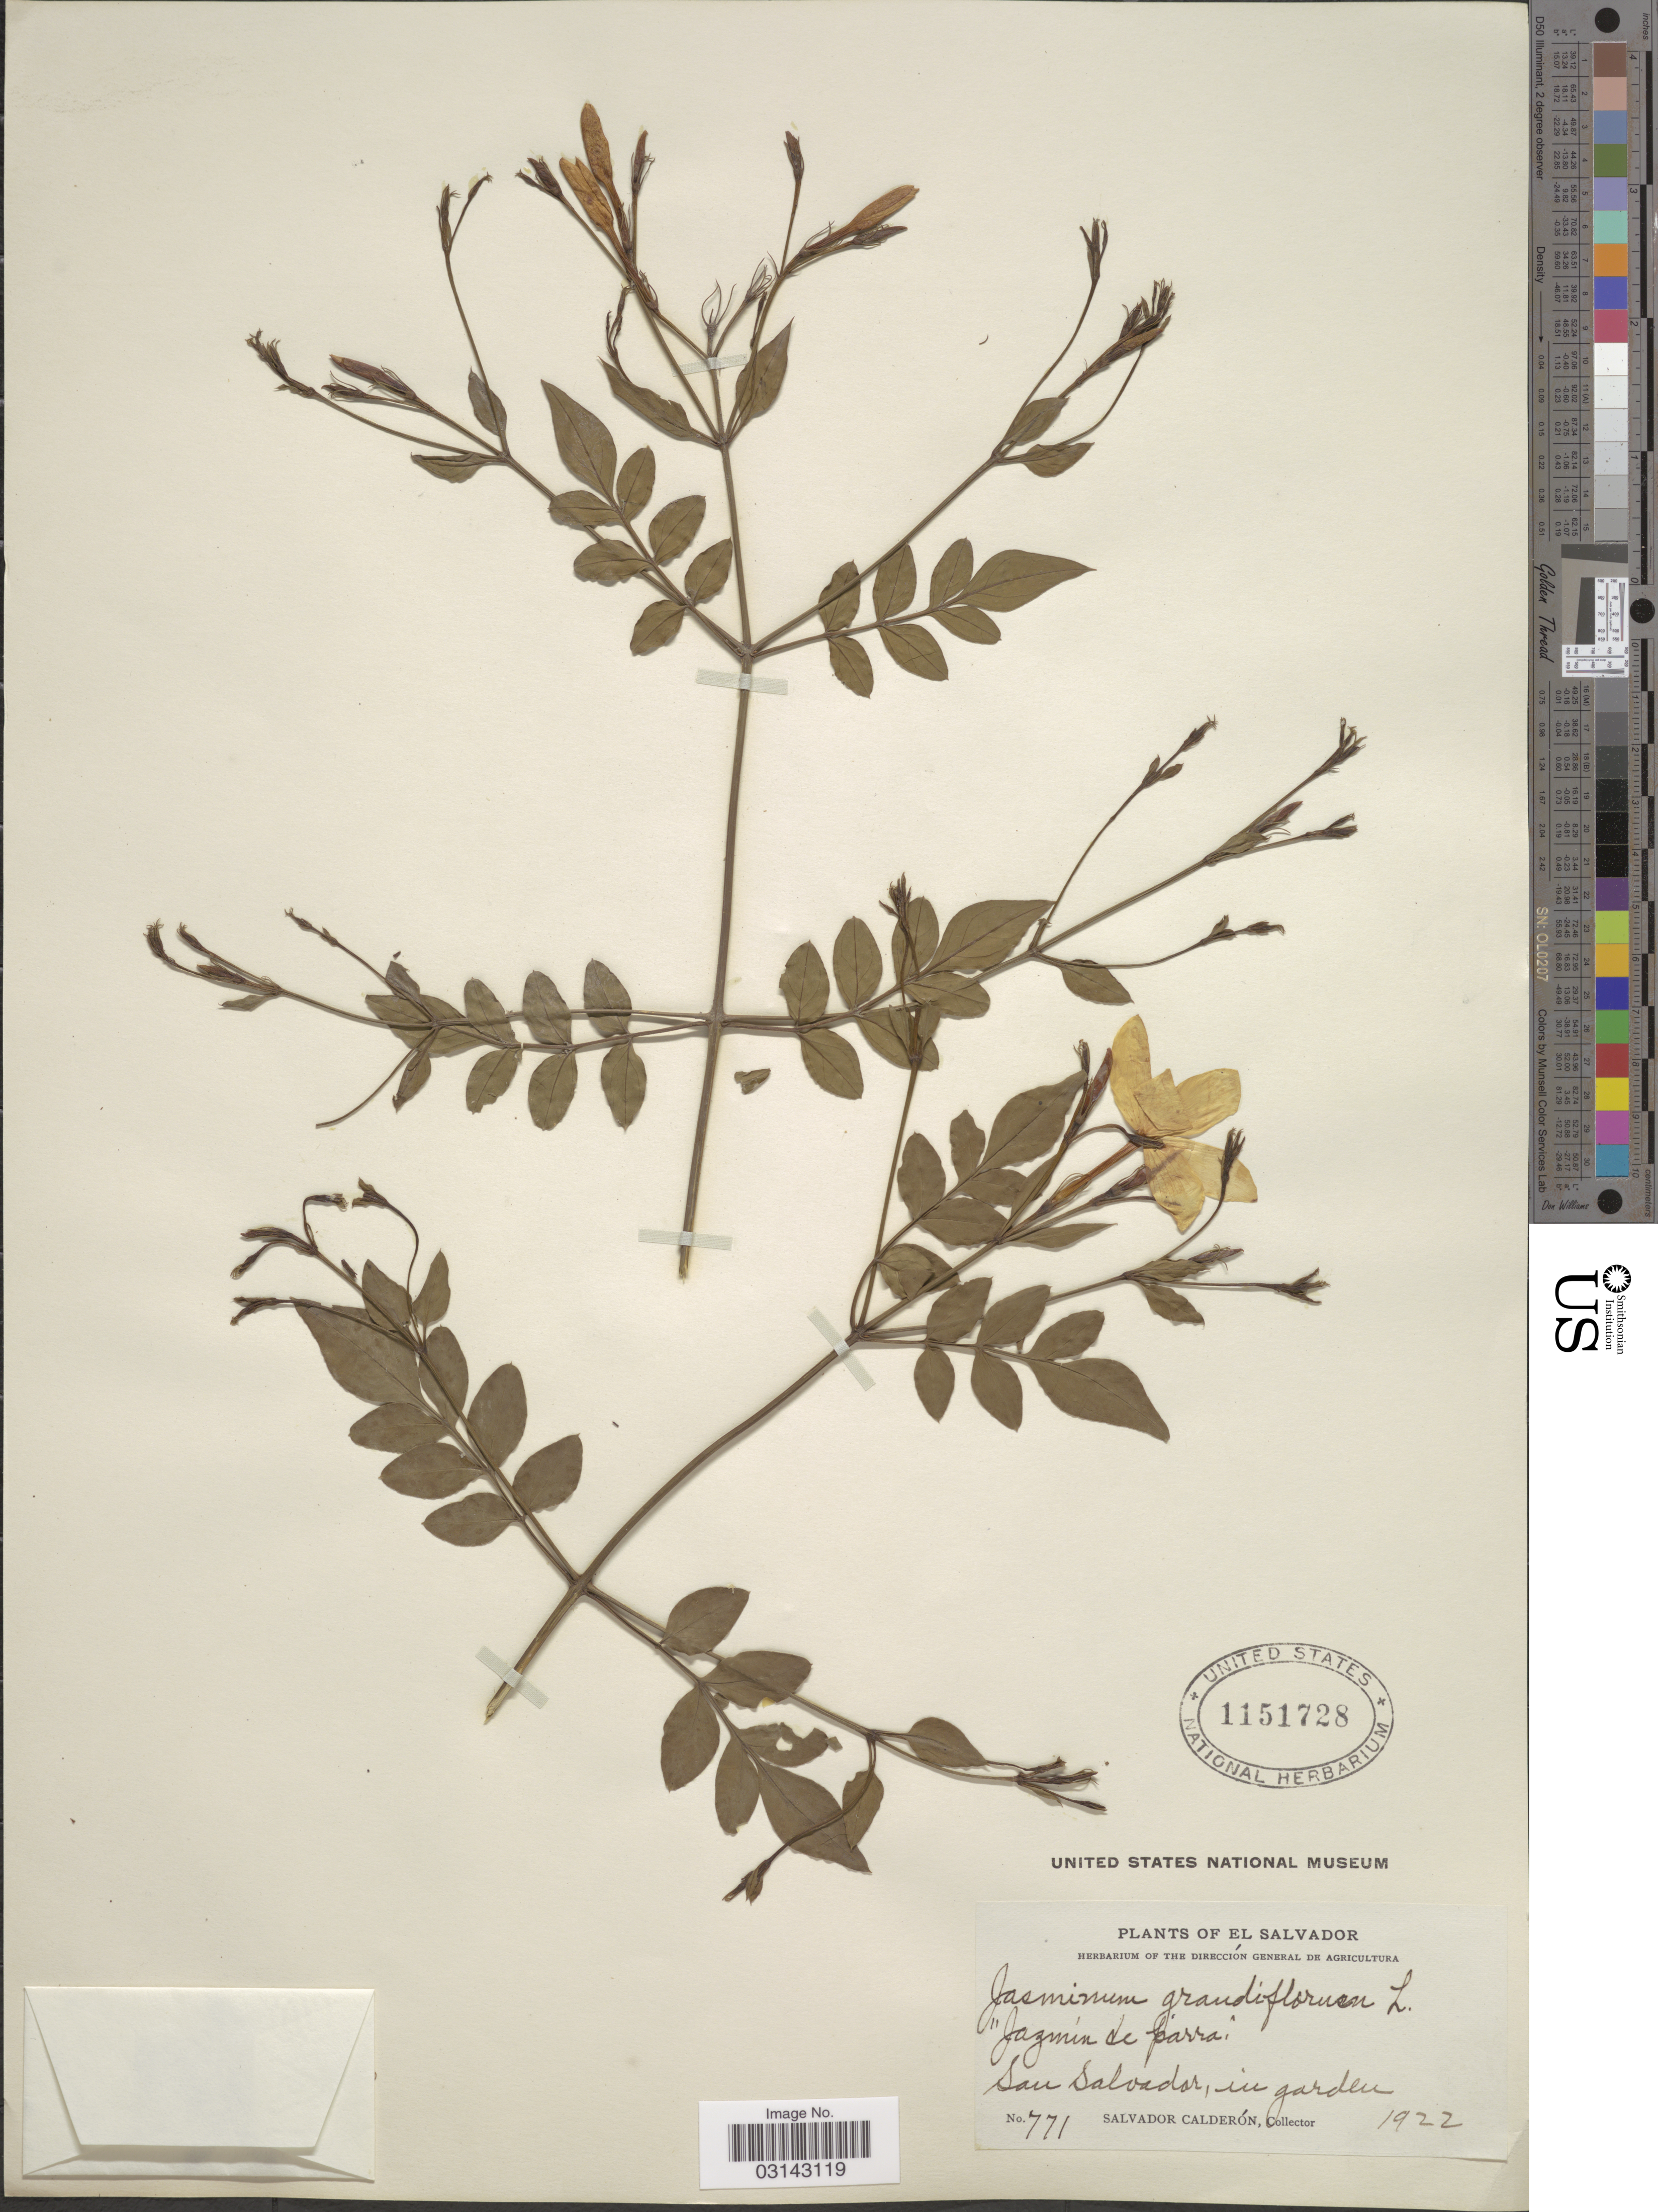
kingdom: Plantae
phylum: Tracheophyta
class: Magnoliopsida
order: Lamiales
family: Oleaceae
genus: Jasminum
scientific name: Jasminum officinale f. grandiflorum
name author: (L.) Kobuski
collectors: S. Calderón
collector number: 771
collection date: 1922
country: El Salvador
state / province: San Salvador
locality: San Salvador, in garden.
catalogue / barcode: US 1151728